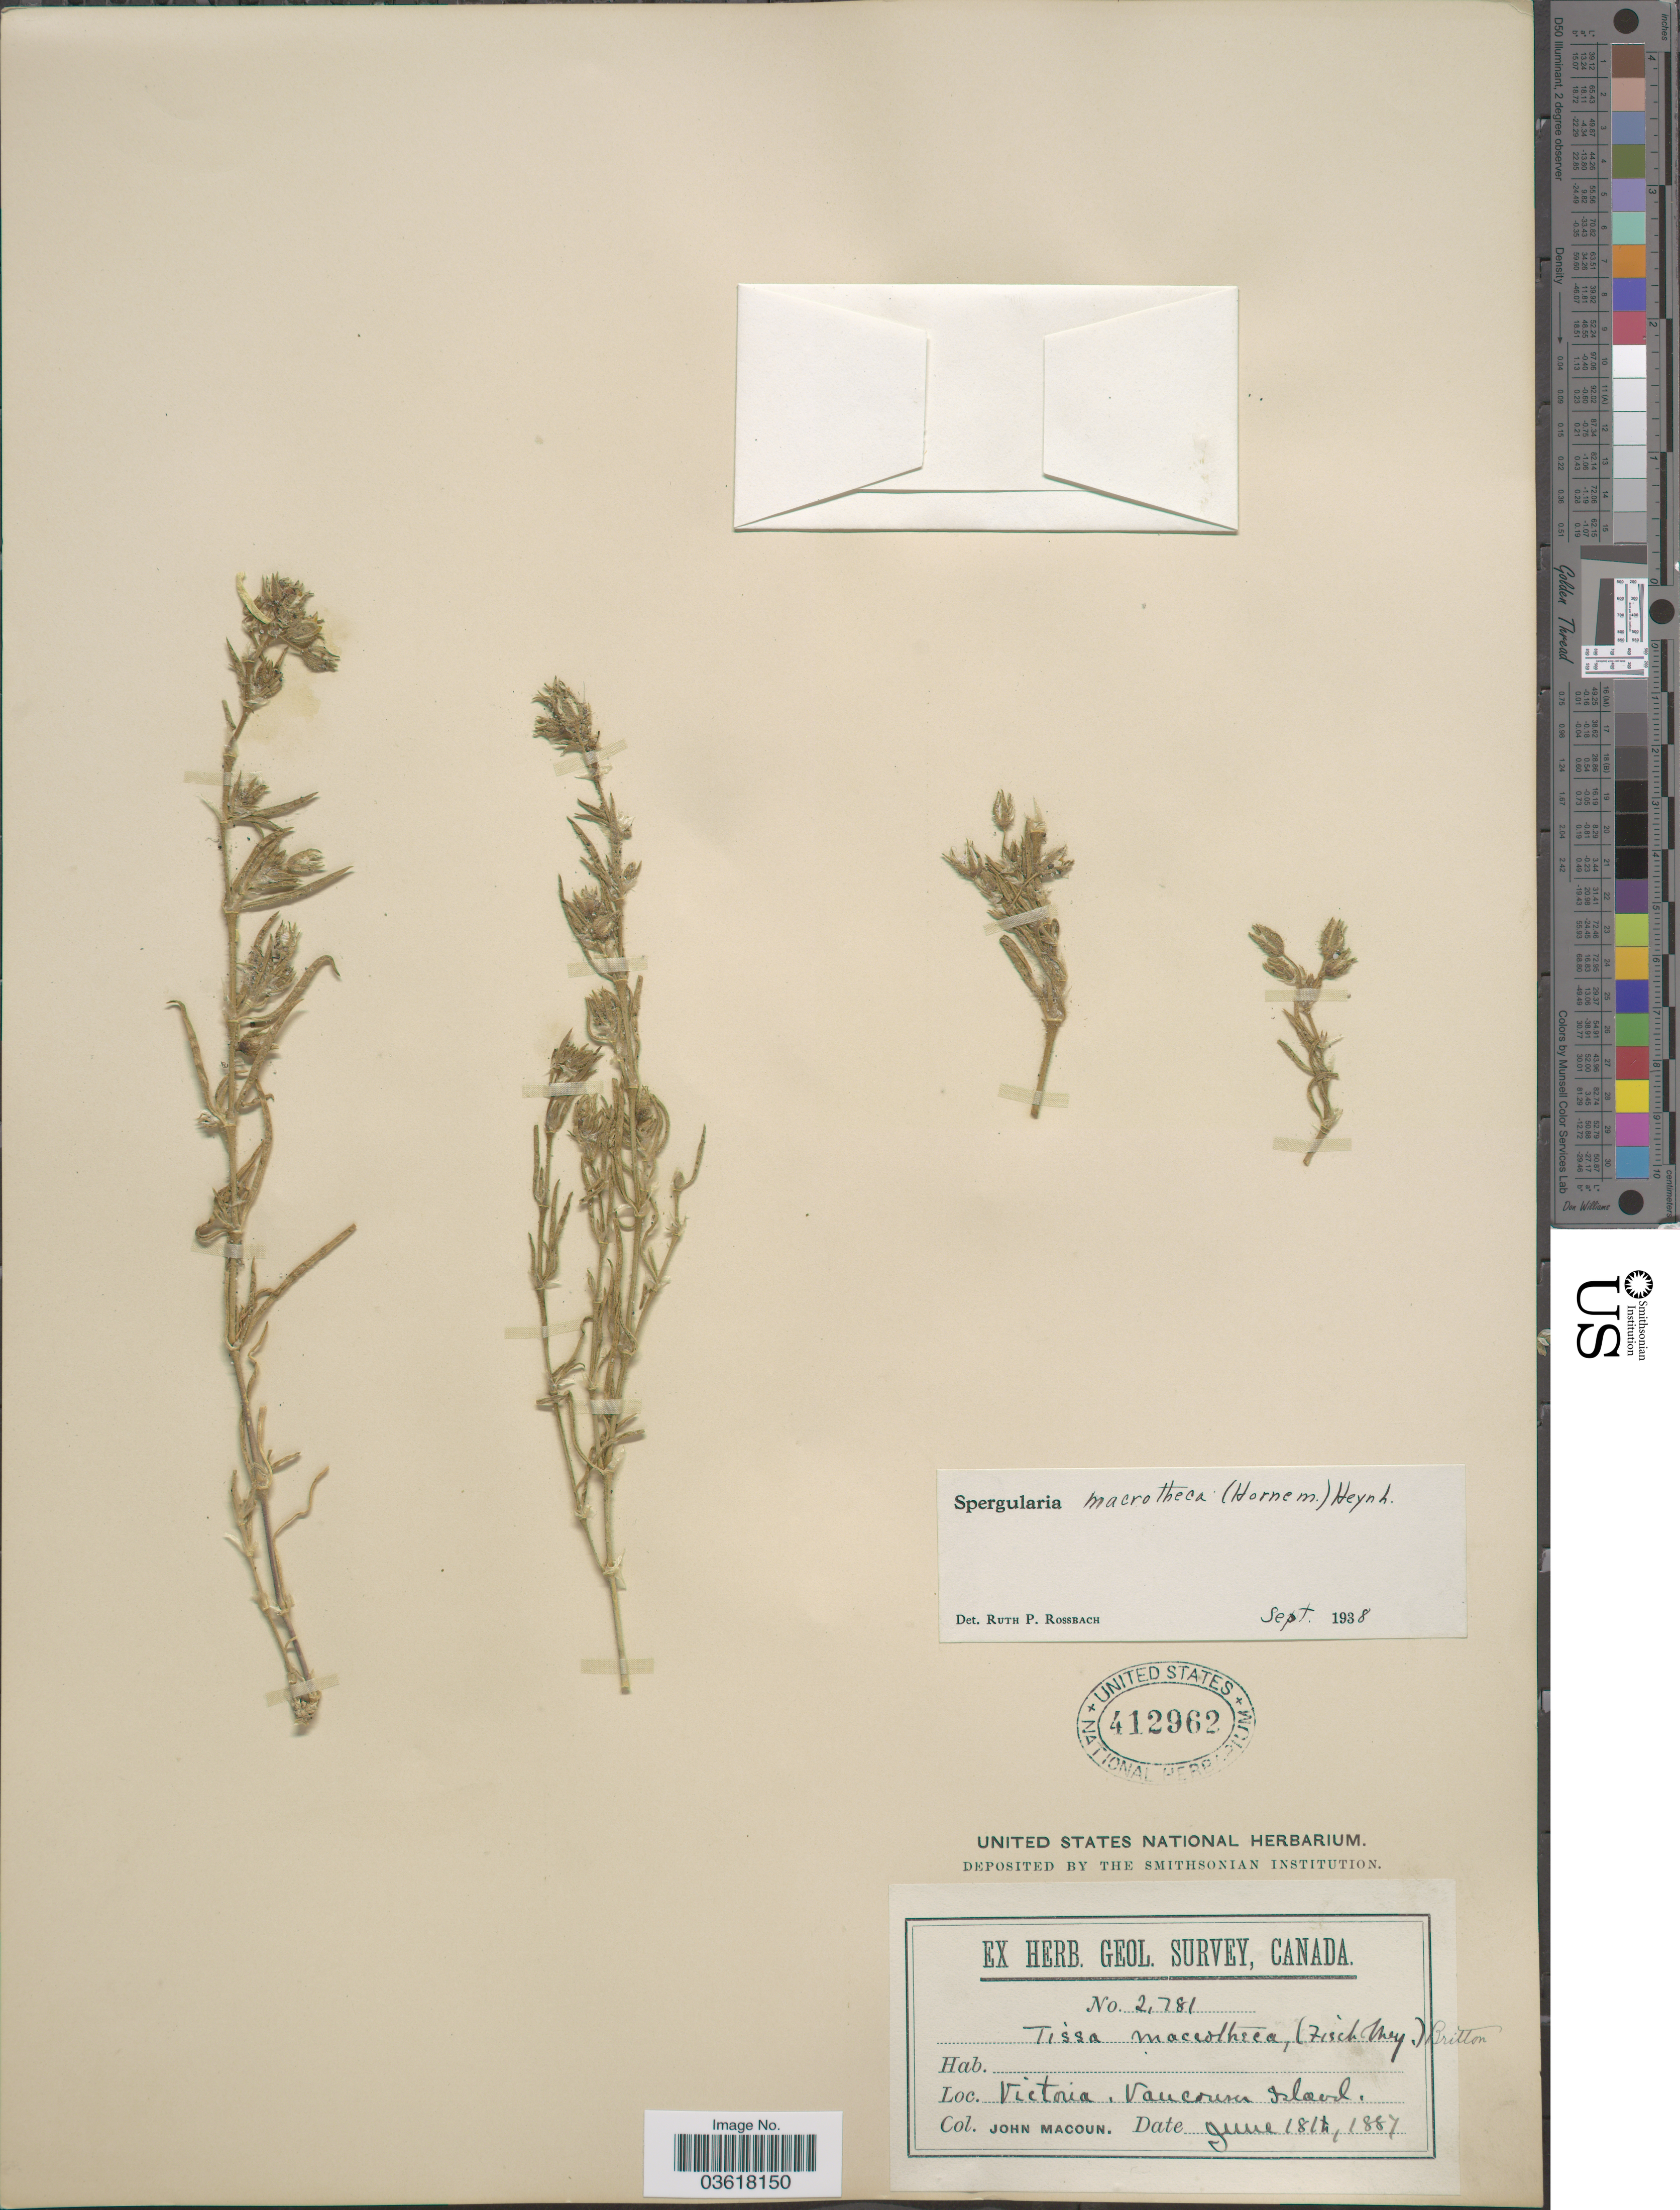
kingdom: Plantae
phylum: Tracheophyta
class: Magnoliopsida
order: Caryophyllales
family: Caryophyllaceae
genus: Spergularia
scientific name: Spergularia macrotheca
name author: (Hornem.) Heynh.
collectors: J. Macoun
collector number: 2781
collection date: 1887-06-18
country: Canada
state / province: British Columbia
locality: Victoria, Vancouver Island.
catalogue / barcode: US 412962